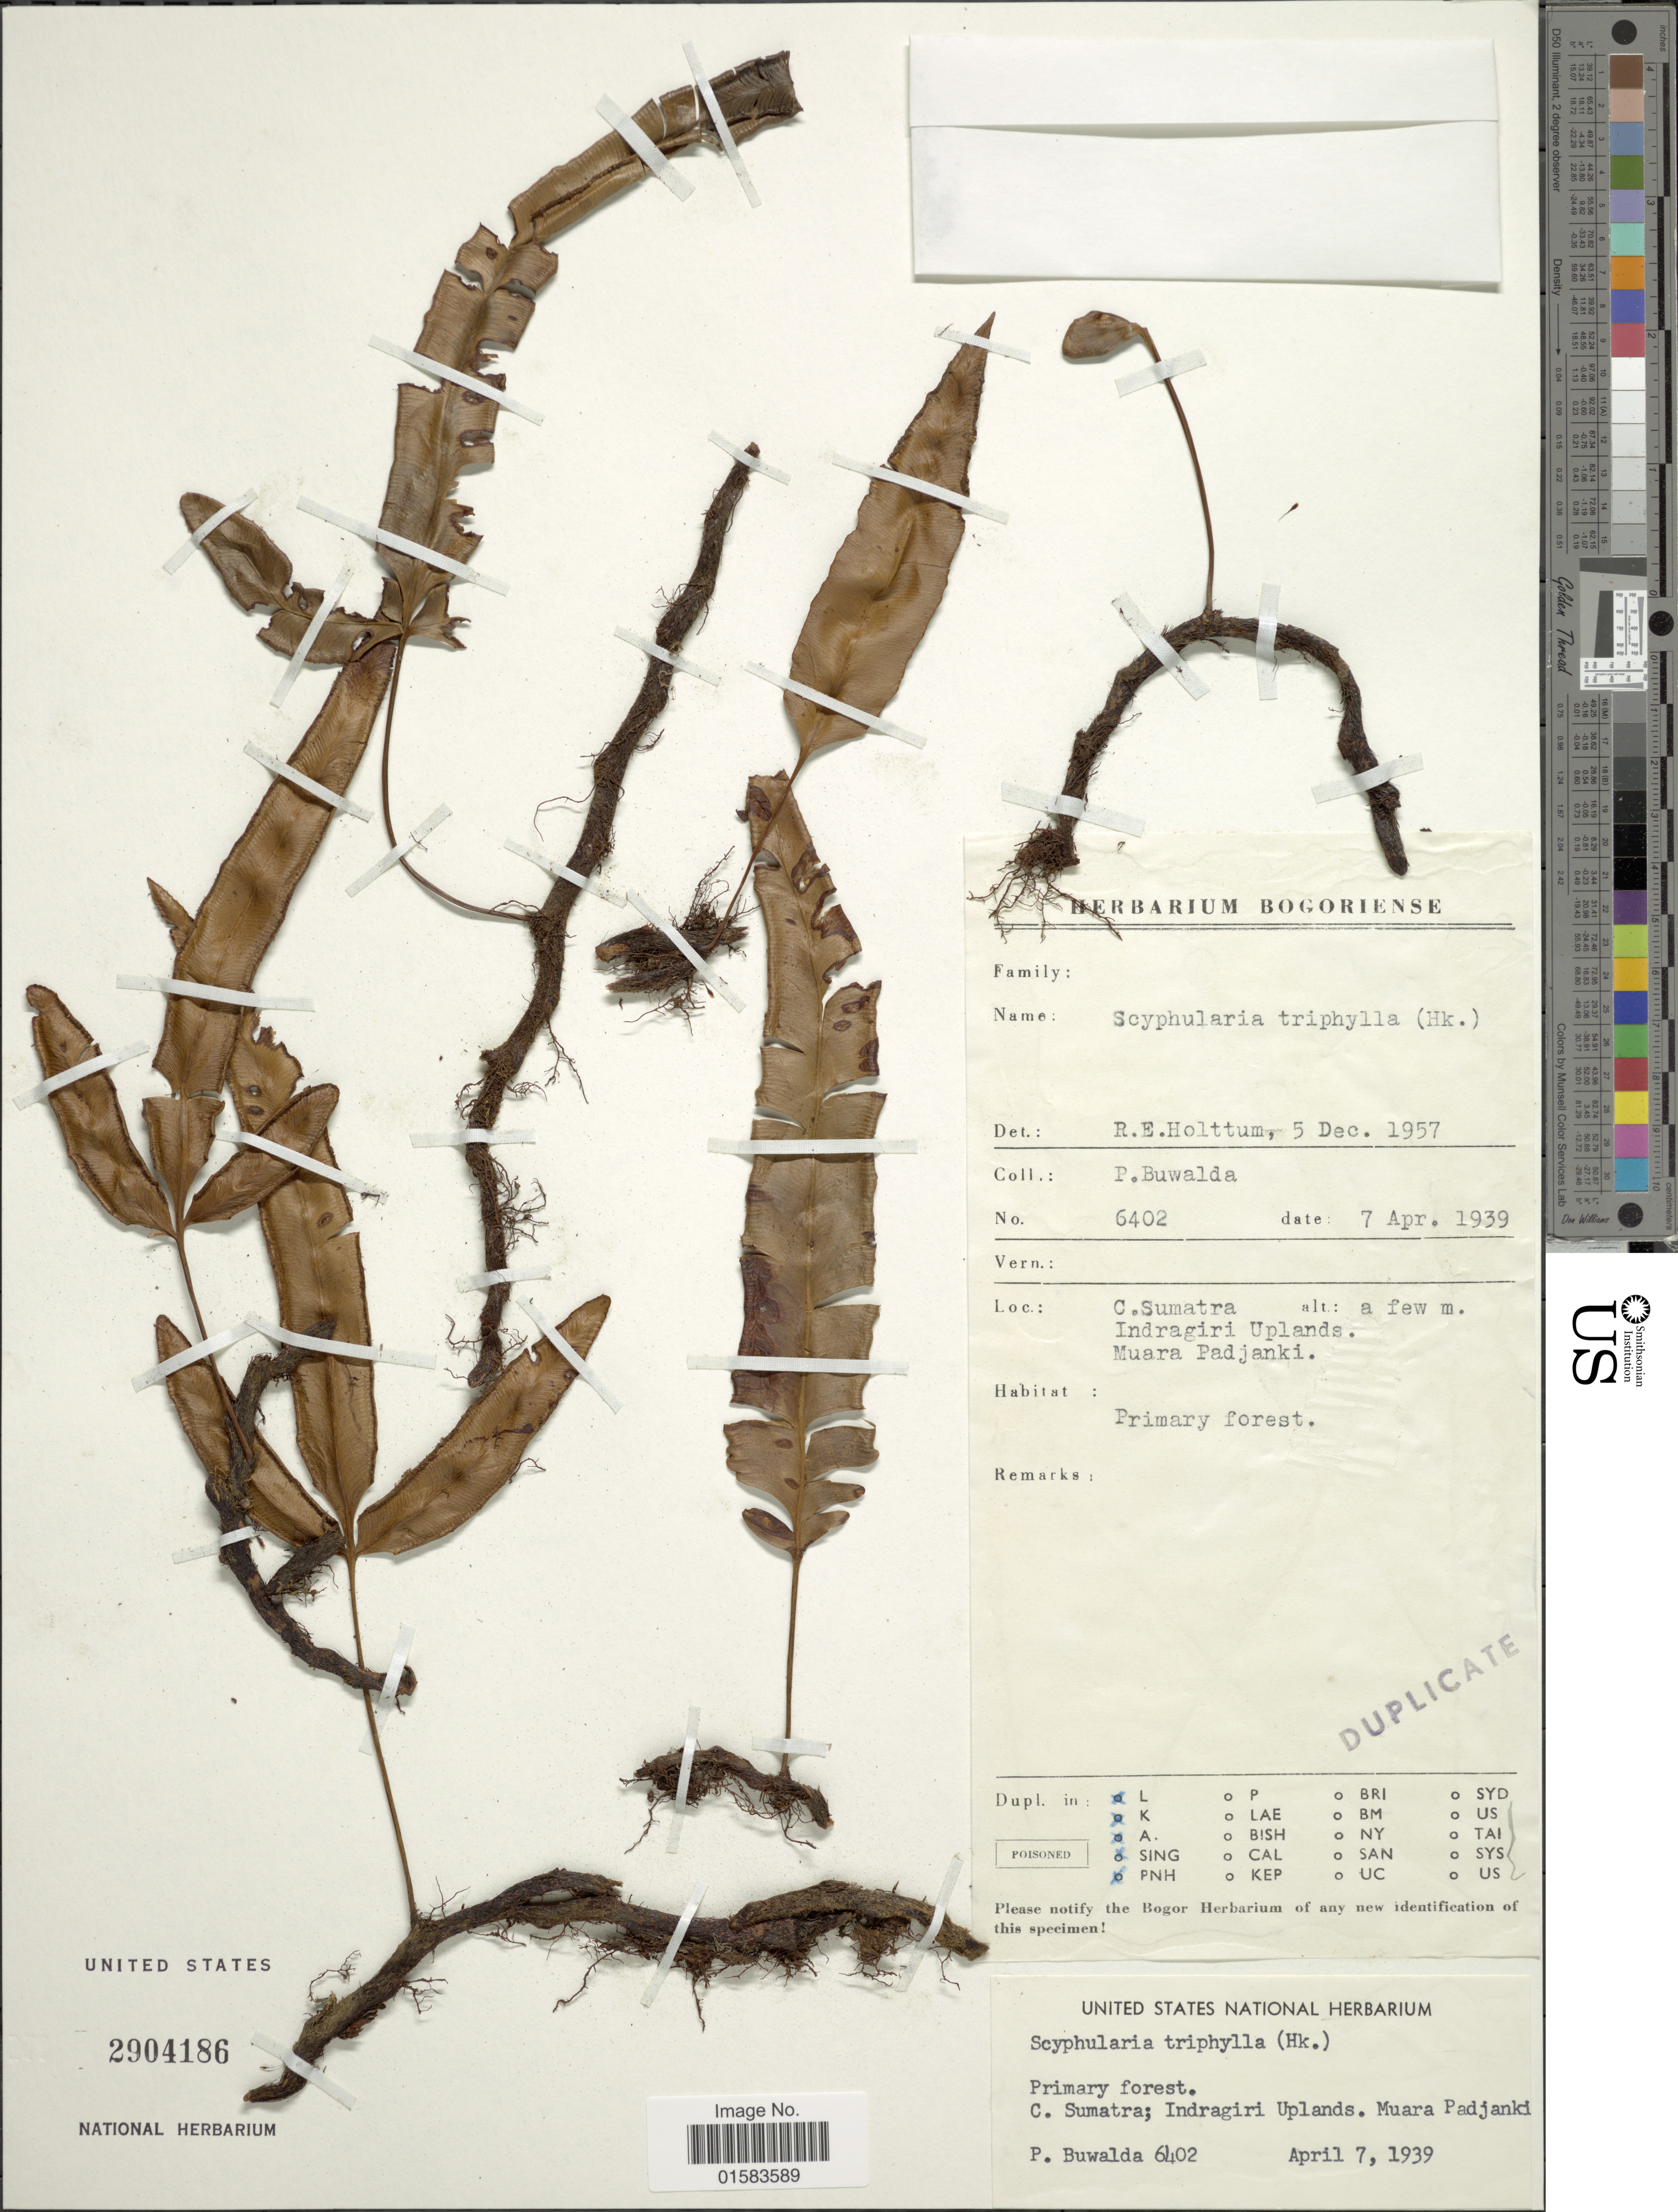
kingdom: Plantae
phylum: Tracheophyta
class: Polypodiopsida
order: Polypodiales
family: Davalliaceae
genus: Davallia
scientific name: Davallia triphylla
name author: Hook.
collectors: P. Buwalda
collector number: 6402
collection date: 1939-04-07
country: Indonesia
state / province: Sumatra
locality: C. Sumatra, Indragiri Uplands, Muara Padjanki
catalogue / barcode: US 2904186